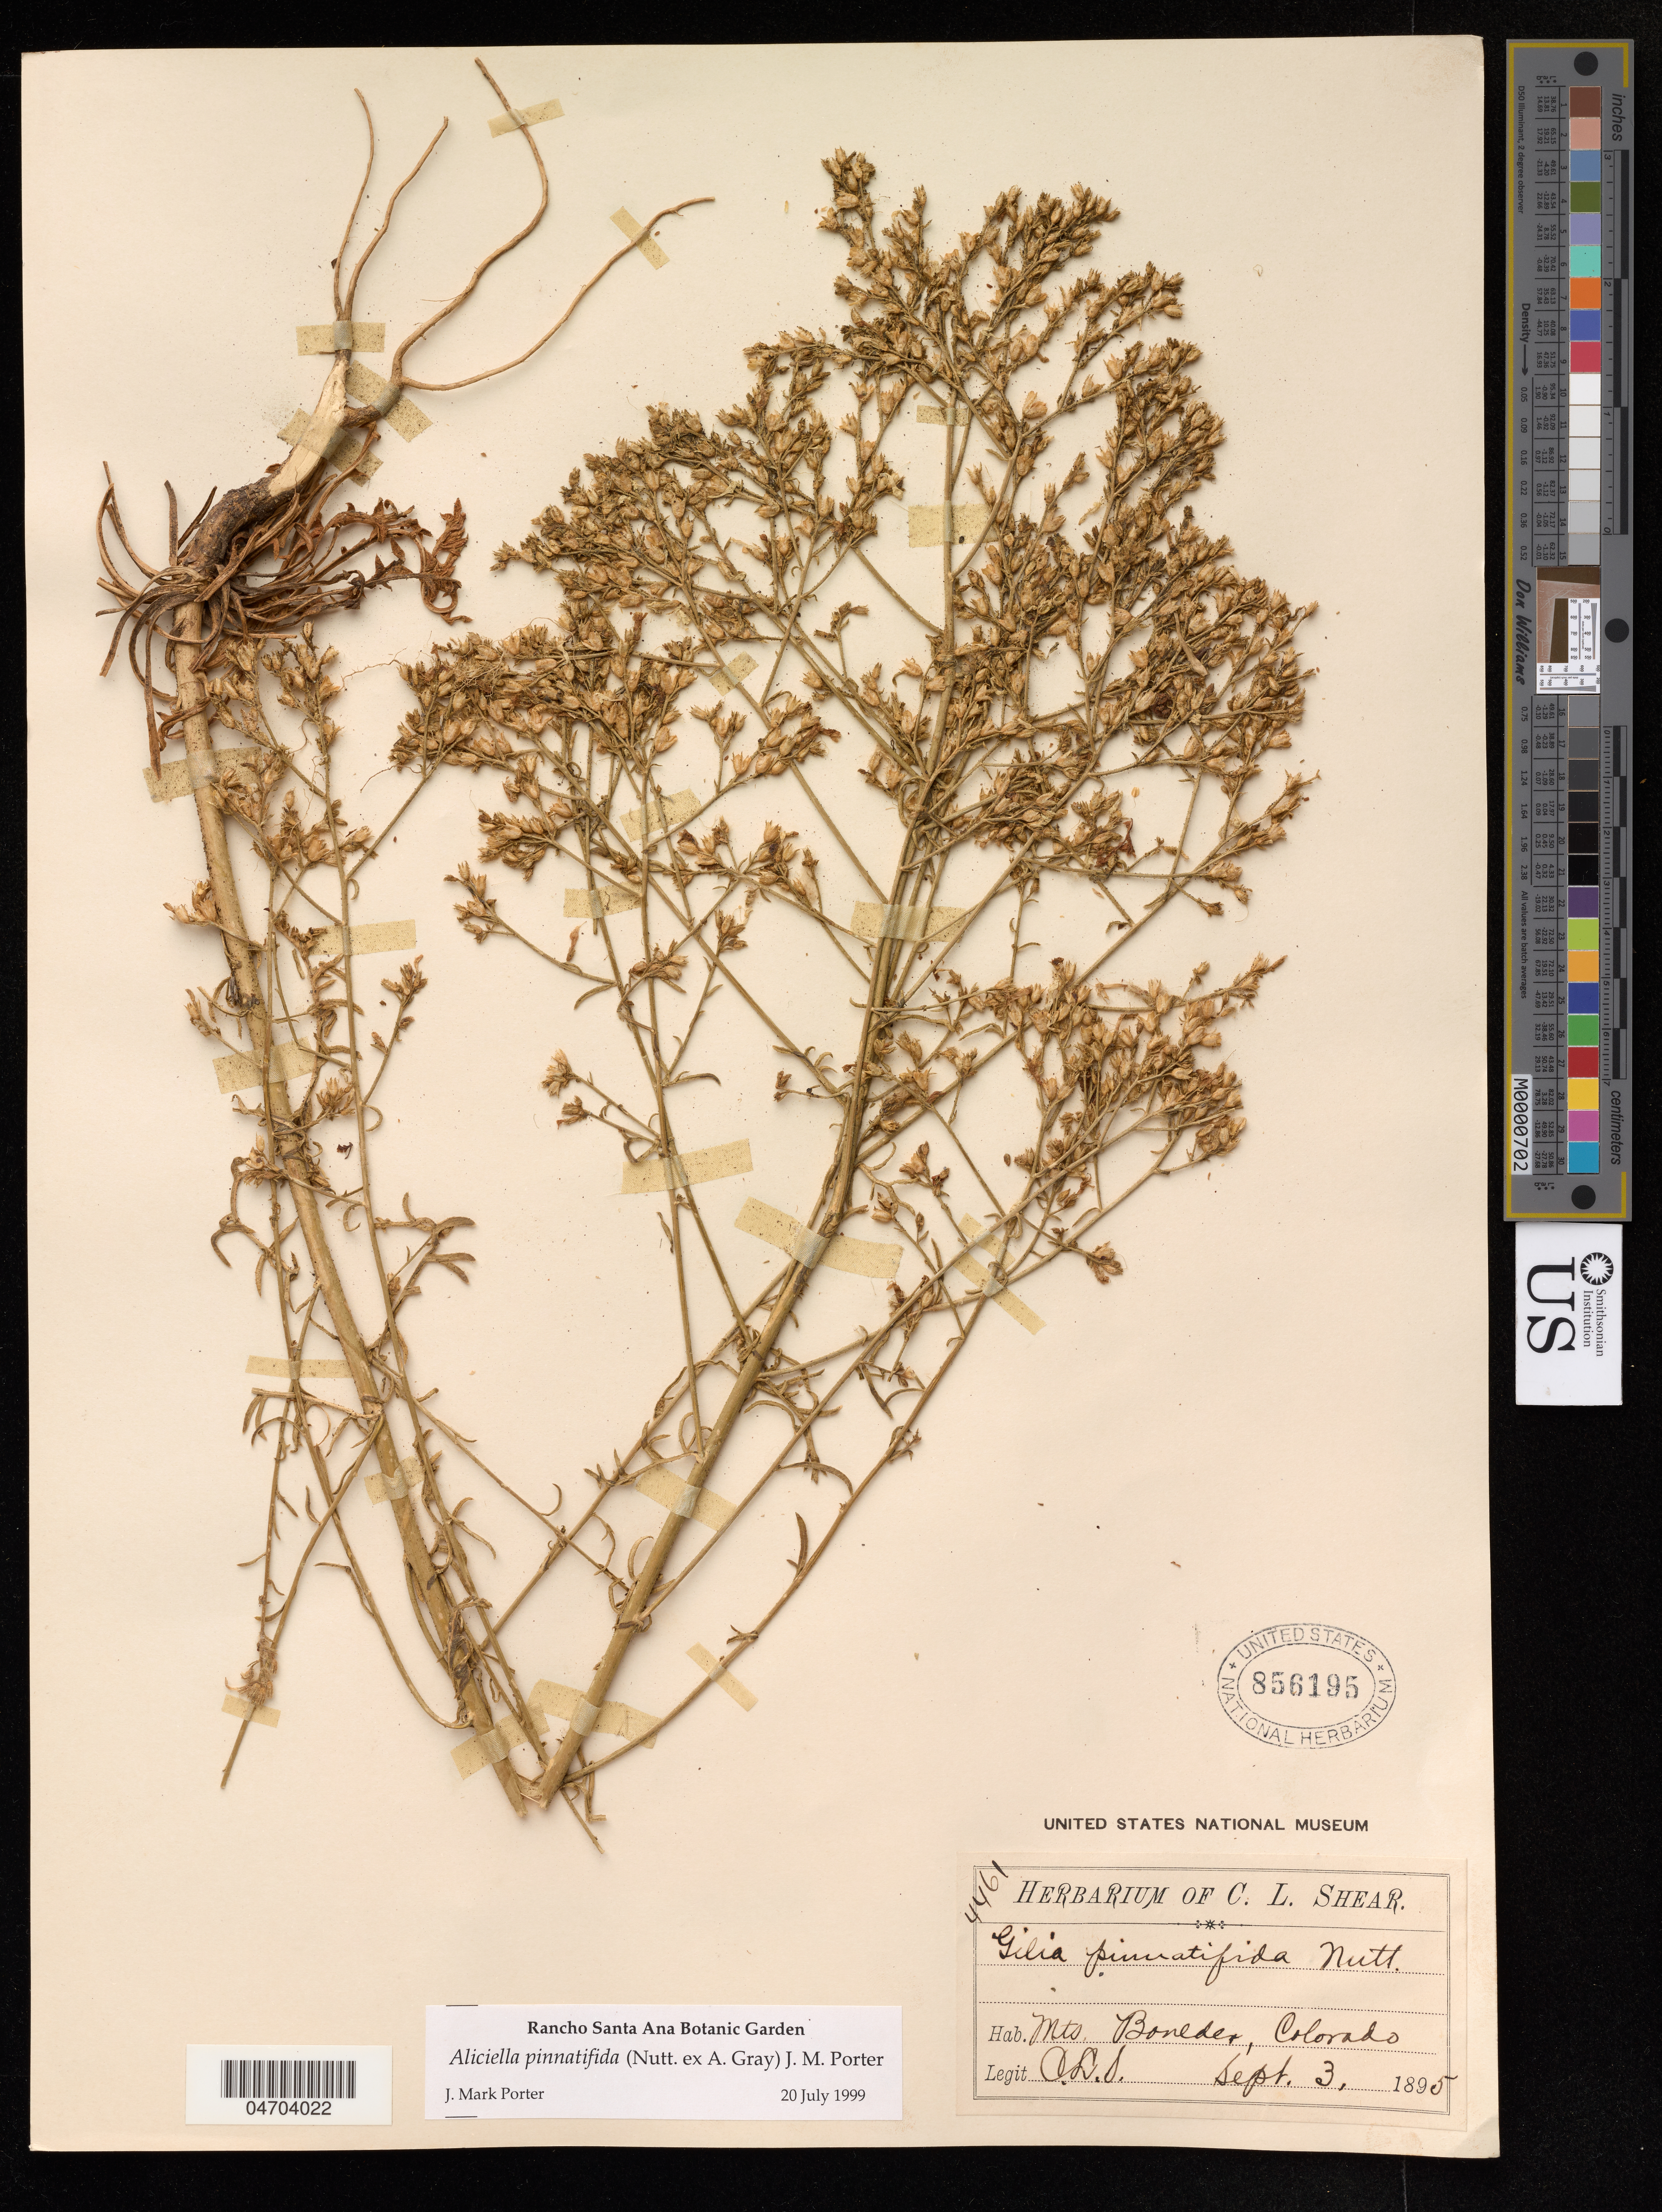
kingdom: Plantae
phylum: Tracheophyta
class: Magnoliopsida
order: Ericales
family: Polemoniaceae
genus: Aliciella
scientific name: Aliciella pinnatifida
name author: (Nutt. ex A. Gray) J.M. Porter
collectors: C. Shear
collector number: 4461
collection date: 1895-09-03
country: United States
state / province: Colorado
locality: Boulder.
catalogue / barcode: US 856195